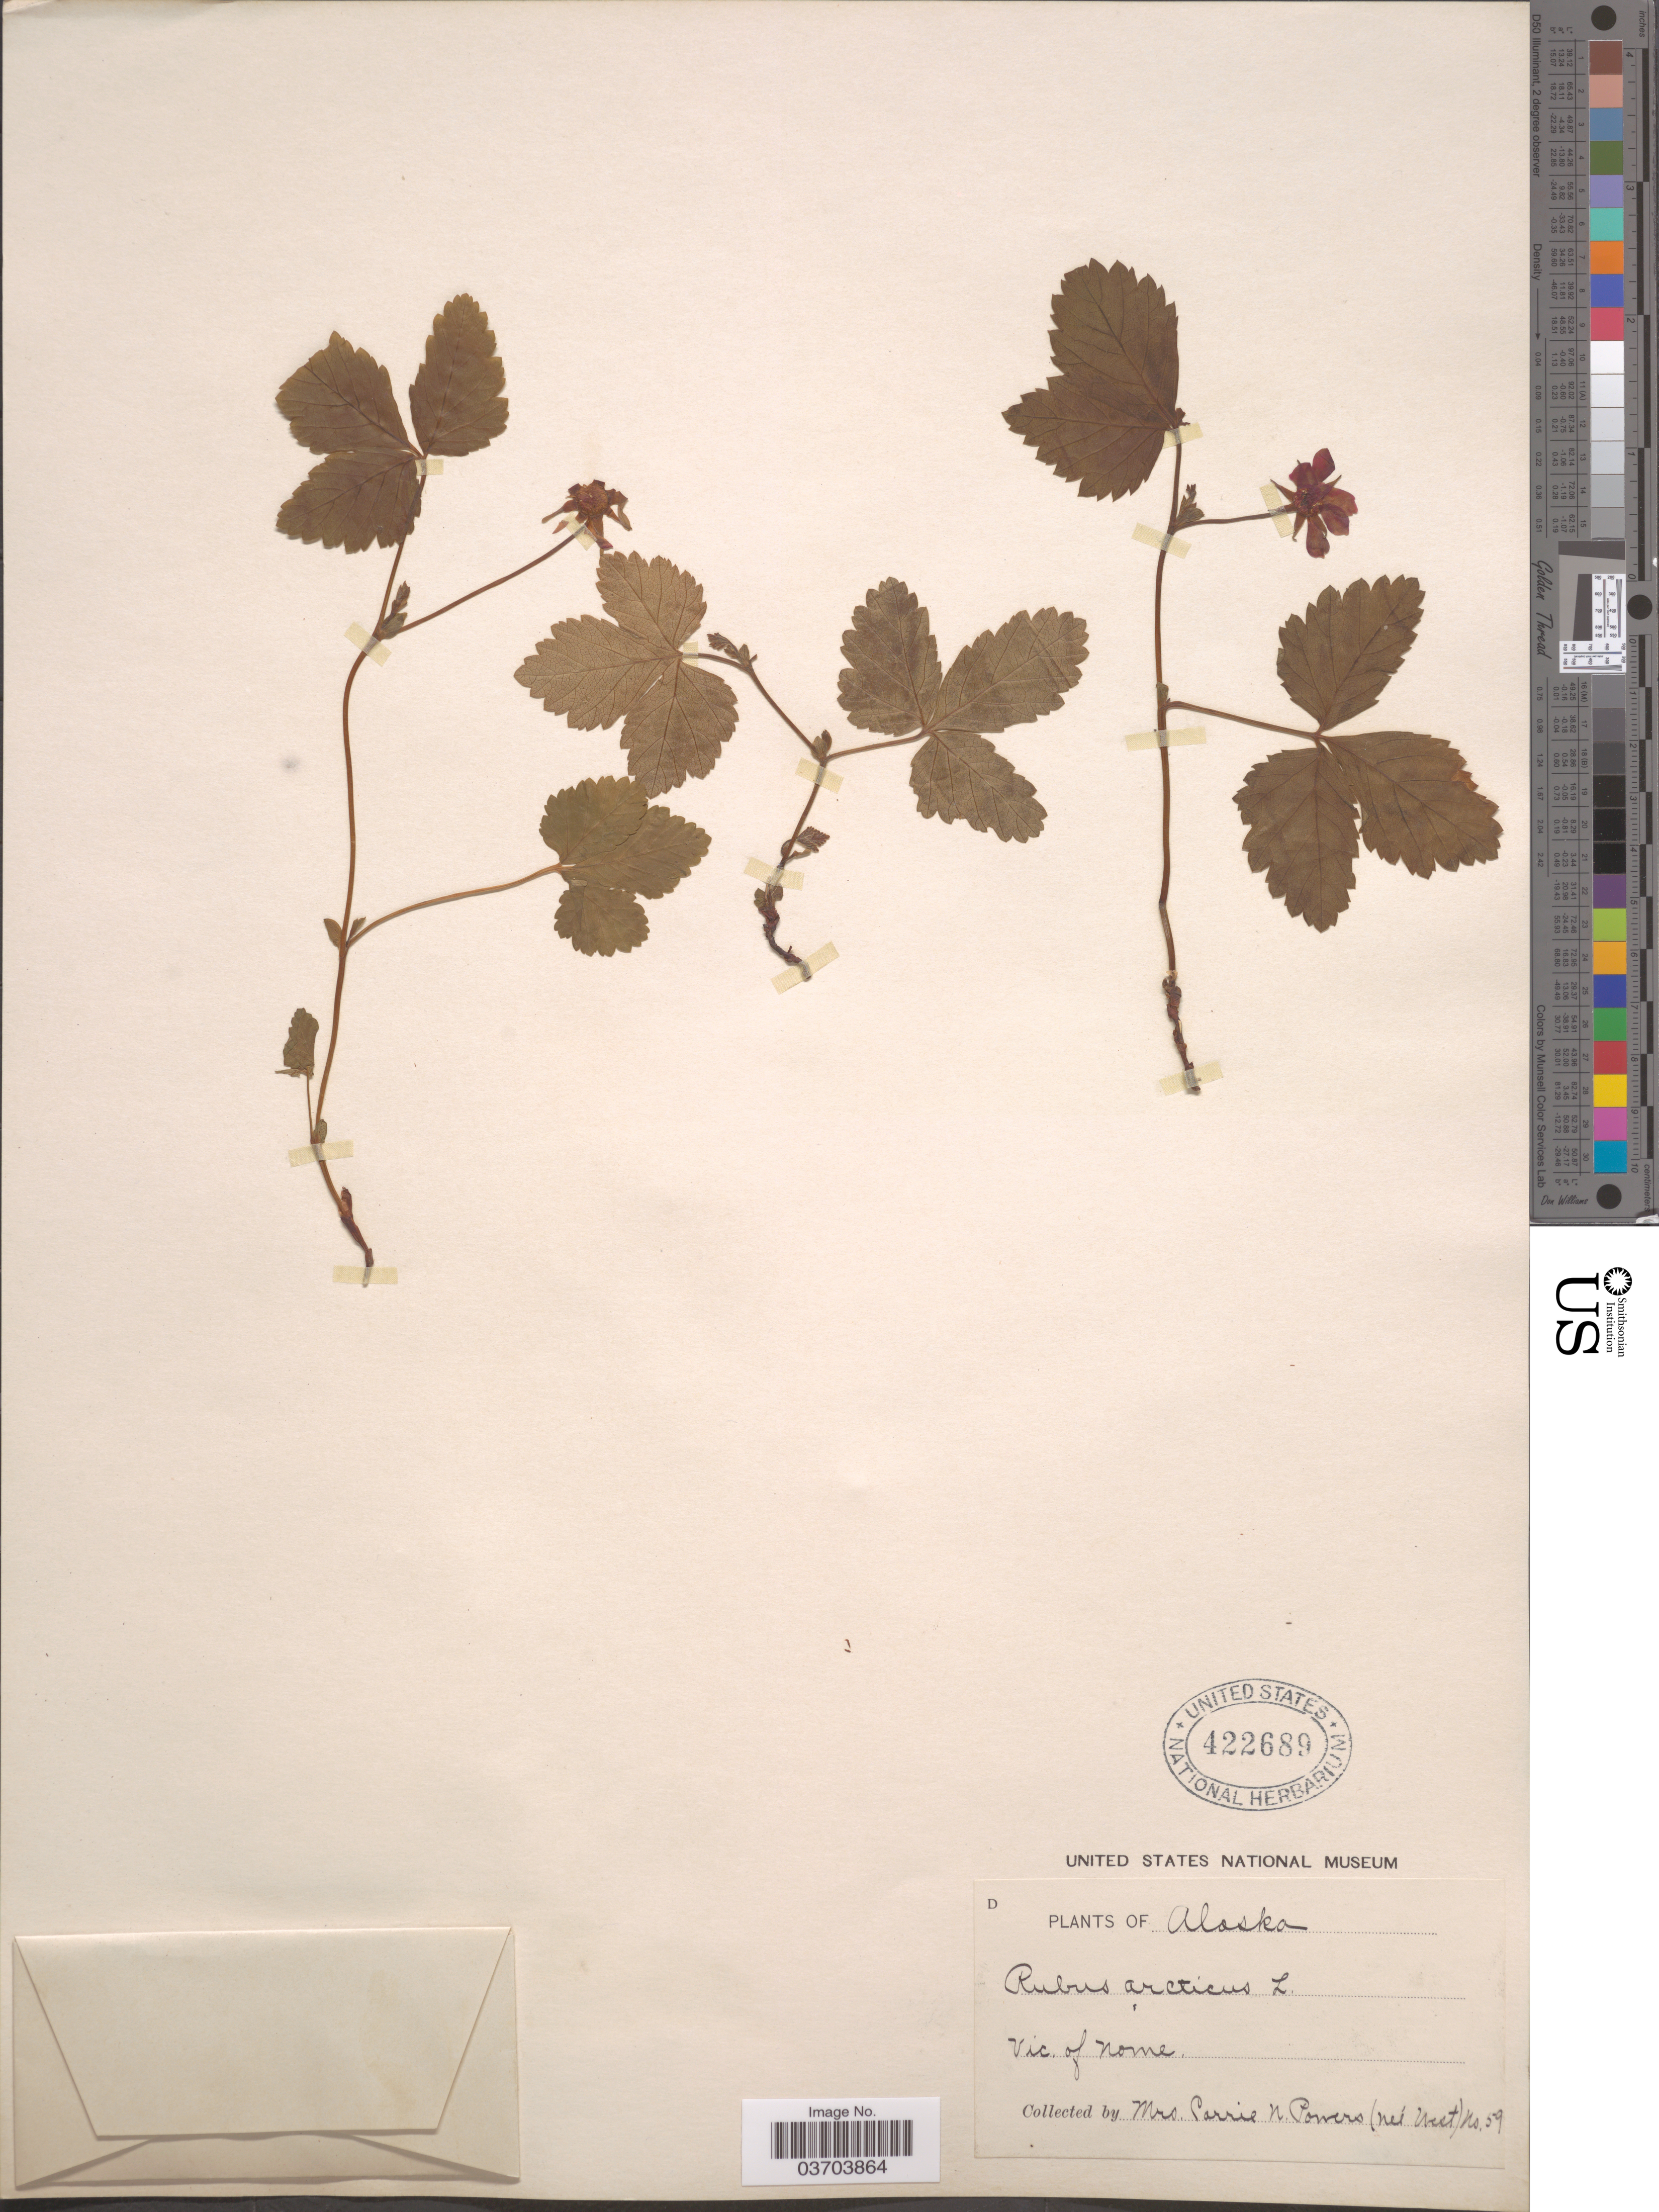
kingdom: Plantae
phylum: Tracheophyta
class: Magnoliopsida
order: Rosales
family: Rosaceae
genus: Rubus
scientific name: Rubus acaulis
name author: Michx.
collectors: C. Powers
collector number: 59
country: United States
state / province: Alaska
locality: Vic. of Nome.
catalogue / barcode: US 422689